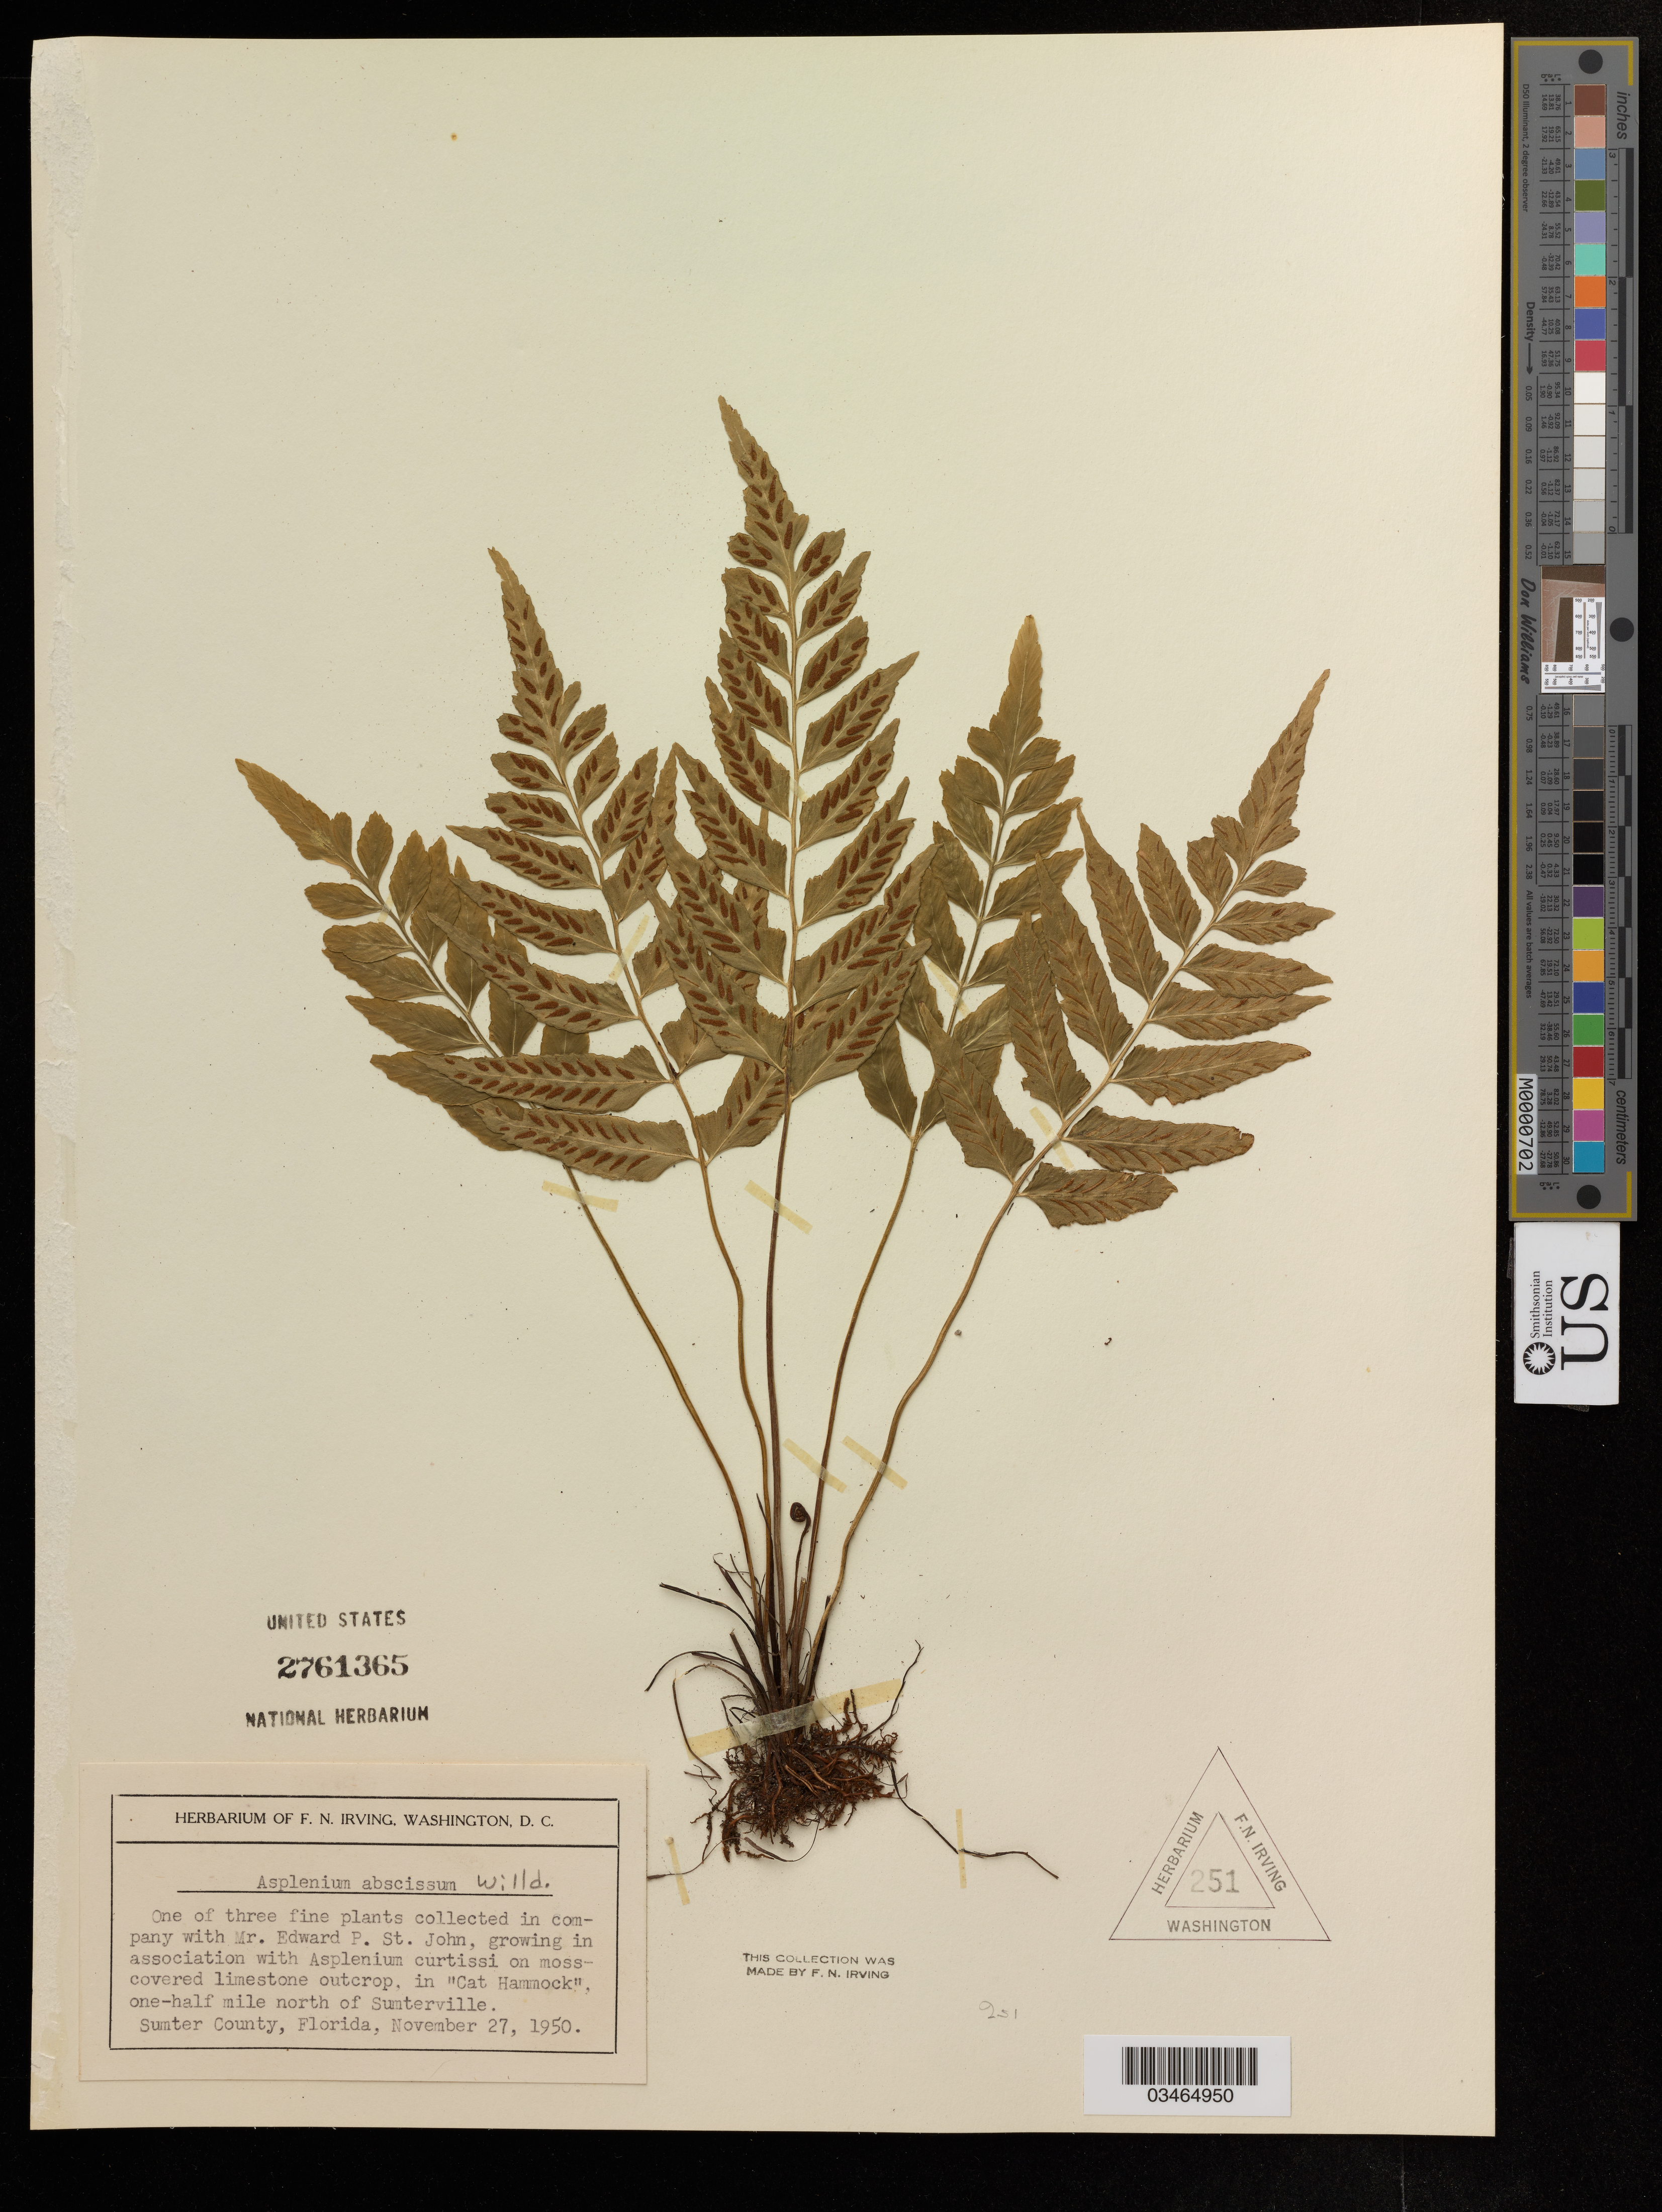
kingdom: Plantae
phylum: Tracheophyta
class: Polypodiopsida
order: Polypodiales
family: Aspleniaceae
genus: Asplenium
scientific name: Asplenium abscissum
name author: Willd.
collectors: ex herb. F.N. Irving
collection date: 1950-11-27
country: United States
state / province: Florida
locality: In "Cat Hammock" one-half mile north of Sumterville.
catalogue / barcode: US 2761356